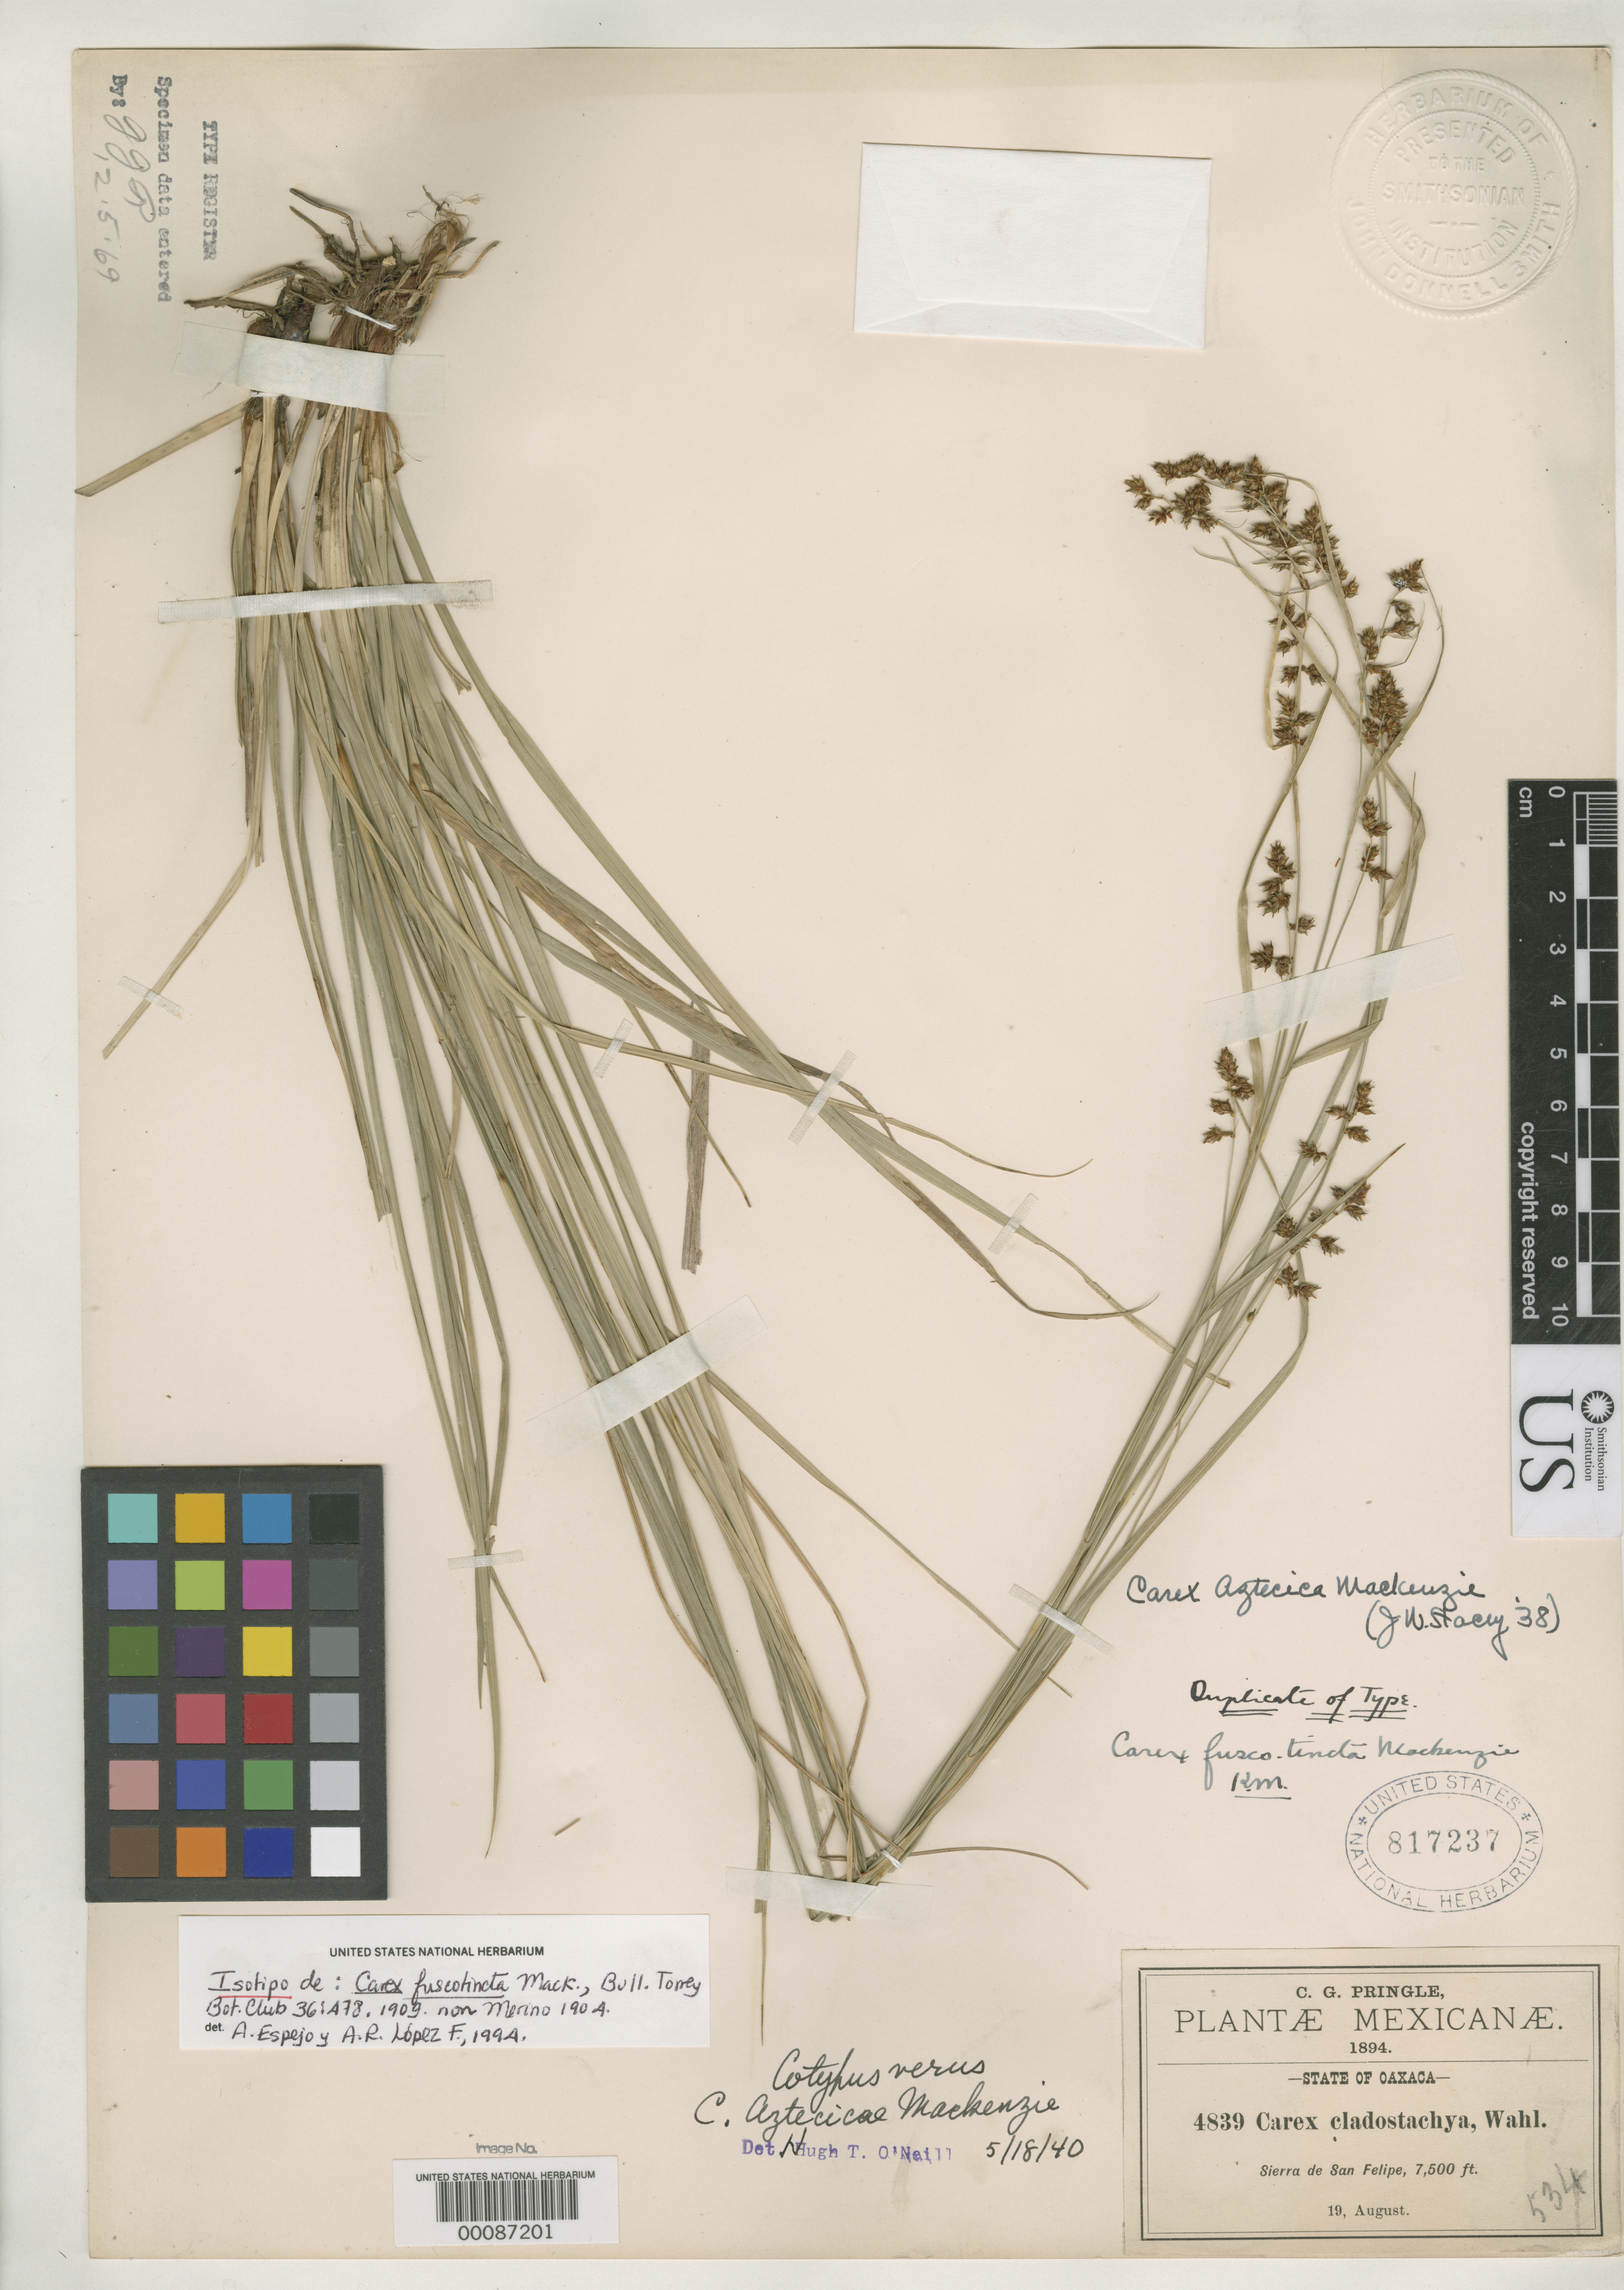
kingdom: Plantae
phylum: Tracheophyta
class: Liliopsida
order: Poales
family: Cyperaceae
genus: Carex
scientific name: Carex fuscotincta Mack., nom. illeg.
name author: Mack.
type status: Isotype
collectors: C. G. Pringle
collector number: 4839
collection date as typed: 19 Aug 1894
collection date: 1894-08-19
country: Mexico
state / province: Oaxaca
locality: Sierra de San Felipe.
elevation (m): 2286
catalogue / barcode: US 817237